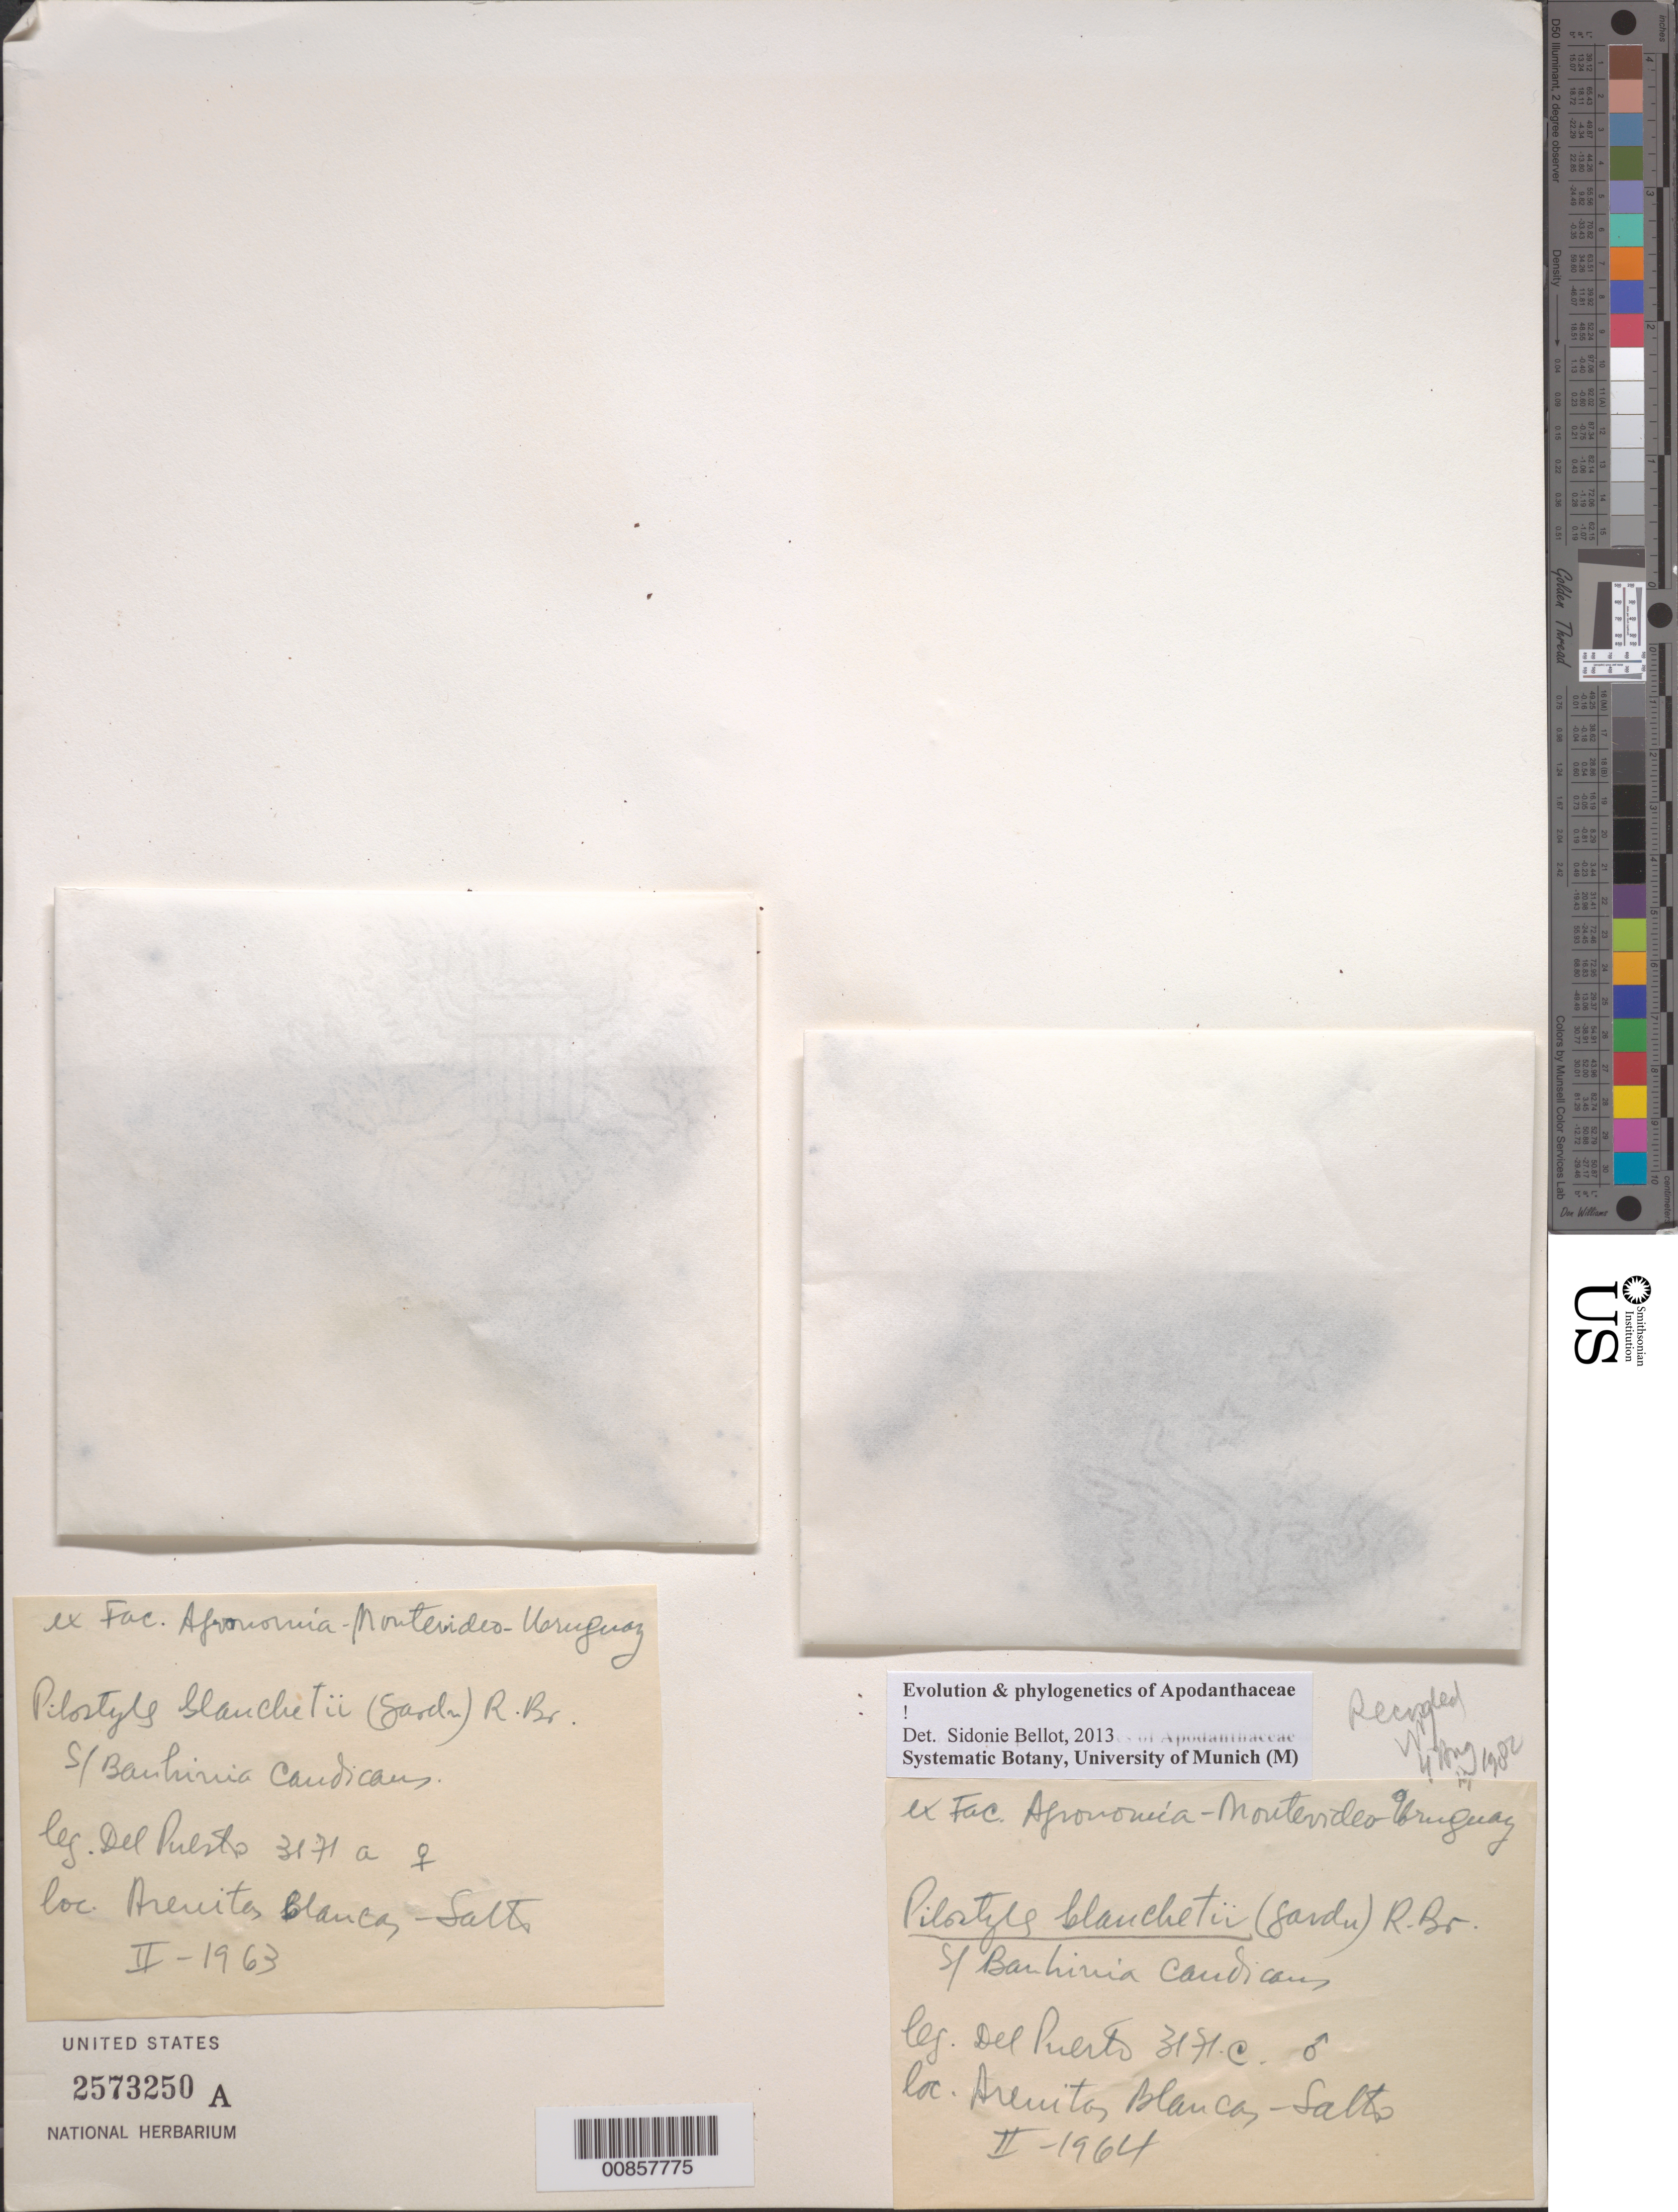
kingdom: Plantae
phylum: Tracheophyta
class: Magnoliopsida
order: Cucurbitales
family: Apodanthaceae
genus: Pilostyles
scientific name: Pilostyles blanchetii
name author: (Gardner) R. Br.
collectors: O. Del Puerto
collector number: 3171A & 3171 C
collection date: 1963-02,1964-02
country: Uruguay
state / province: Salto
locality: Areuito Blanca [sp ?]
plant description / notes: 2 collections on Sheet 3171 A (Female) Feb 1963 and 3171 C (Male) Feb 1964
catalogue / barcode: US 2573250A